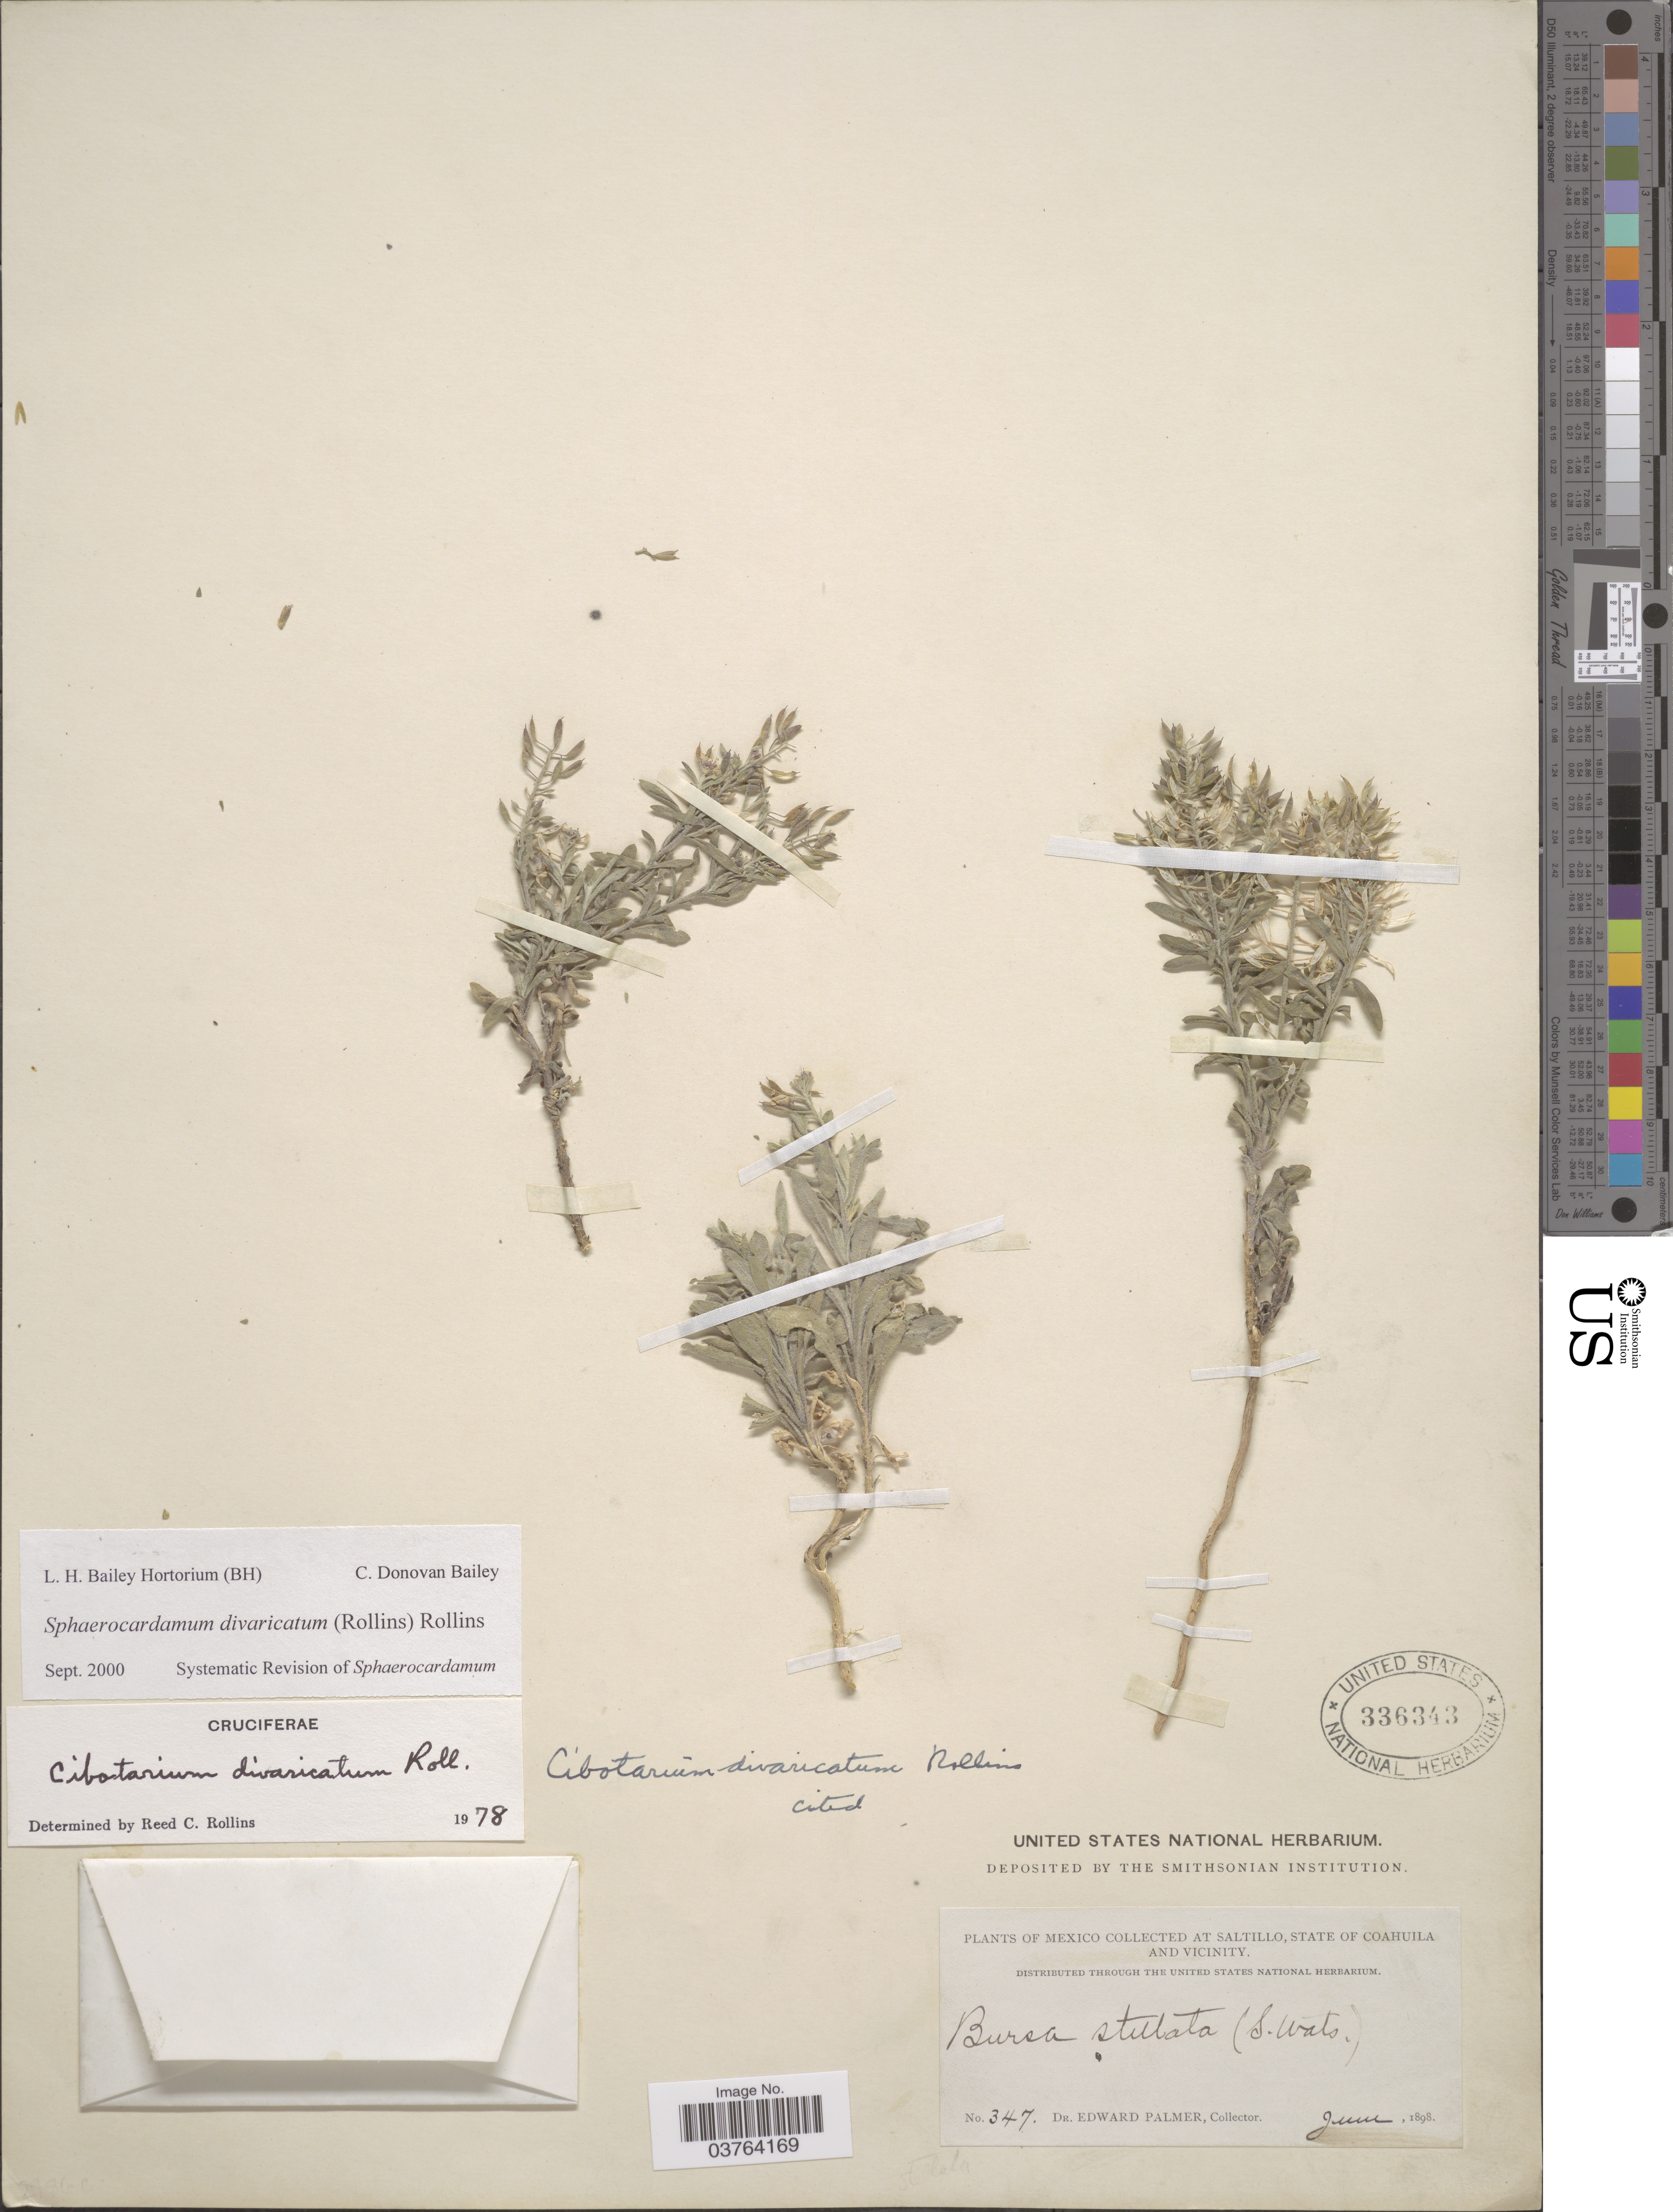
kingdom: Plantae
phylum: Tracheophyta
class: Magnoliopsida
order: Brassicales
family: Brassicaceae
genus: Sphaerocardamum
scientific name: Sphaerocardamum divaricatum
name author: (Rollins) Rollins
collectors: E. Palmer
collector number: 347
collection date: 1898-06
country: Mexico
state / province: Coahuila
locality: Saltillo, State of Coahuila and Vicinity.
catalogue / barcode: US 336343